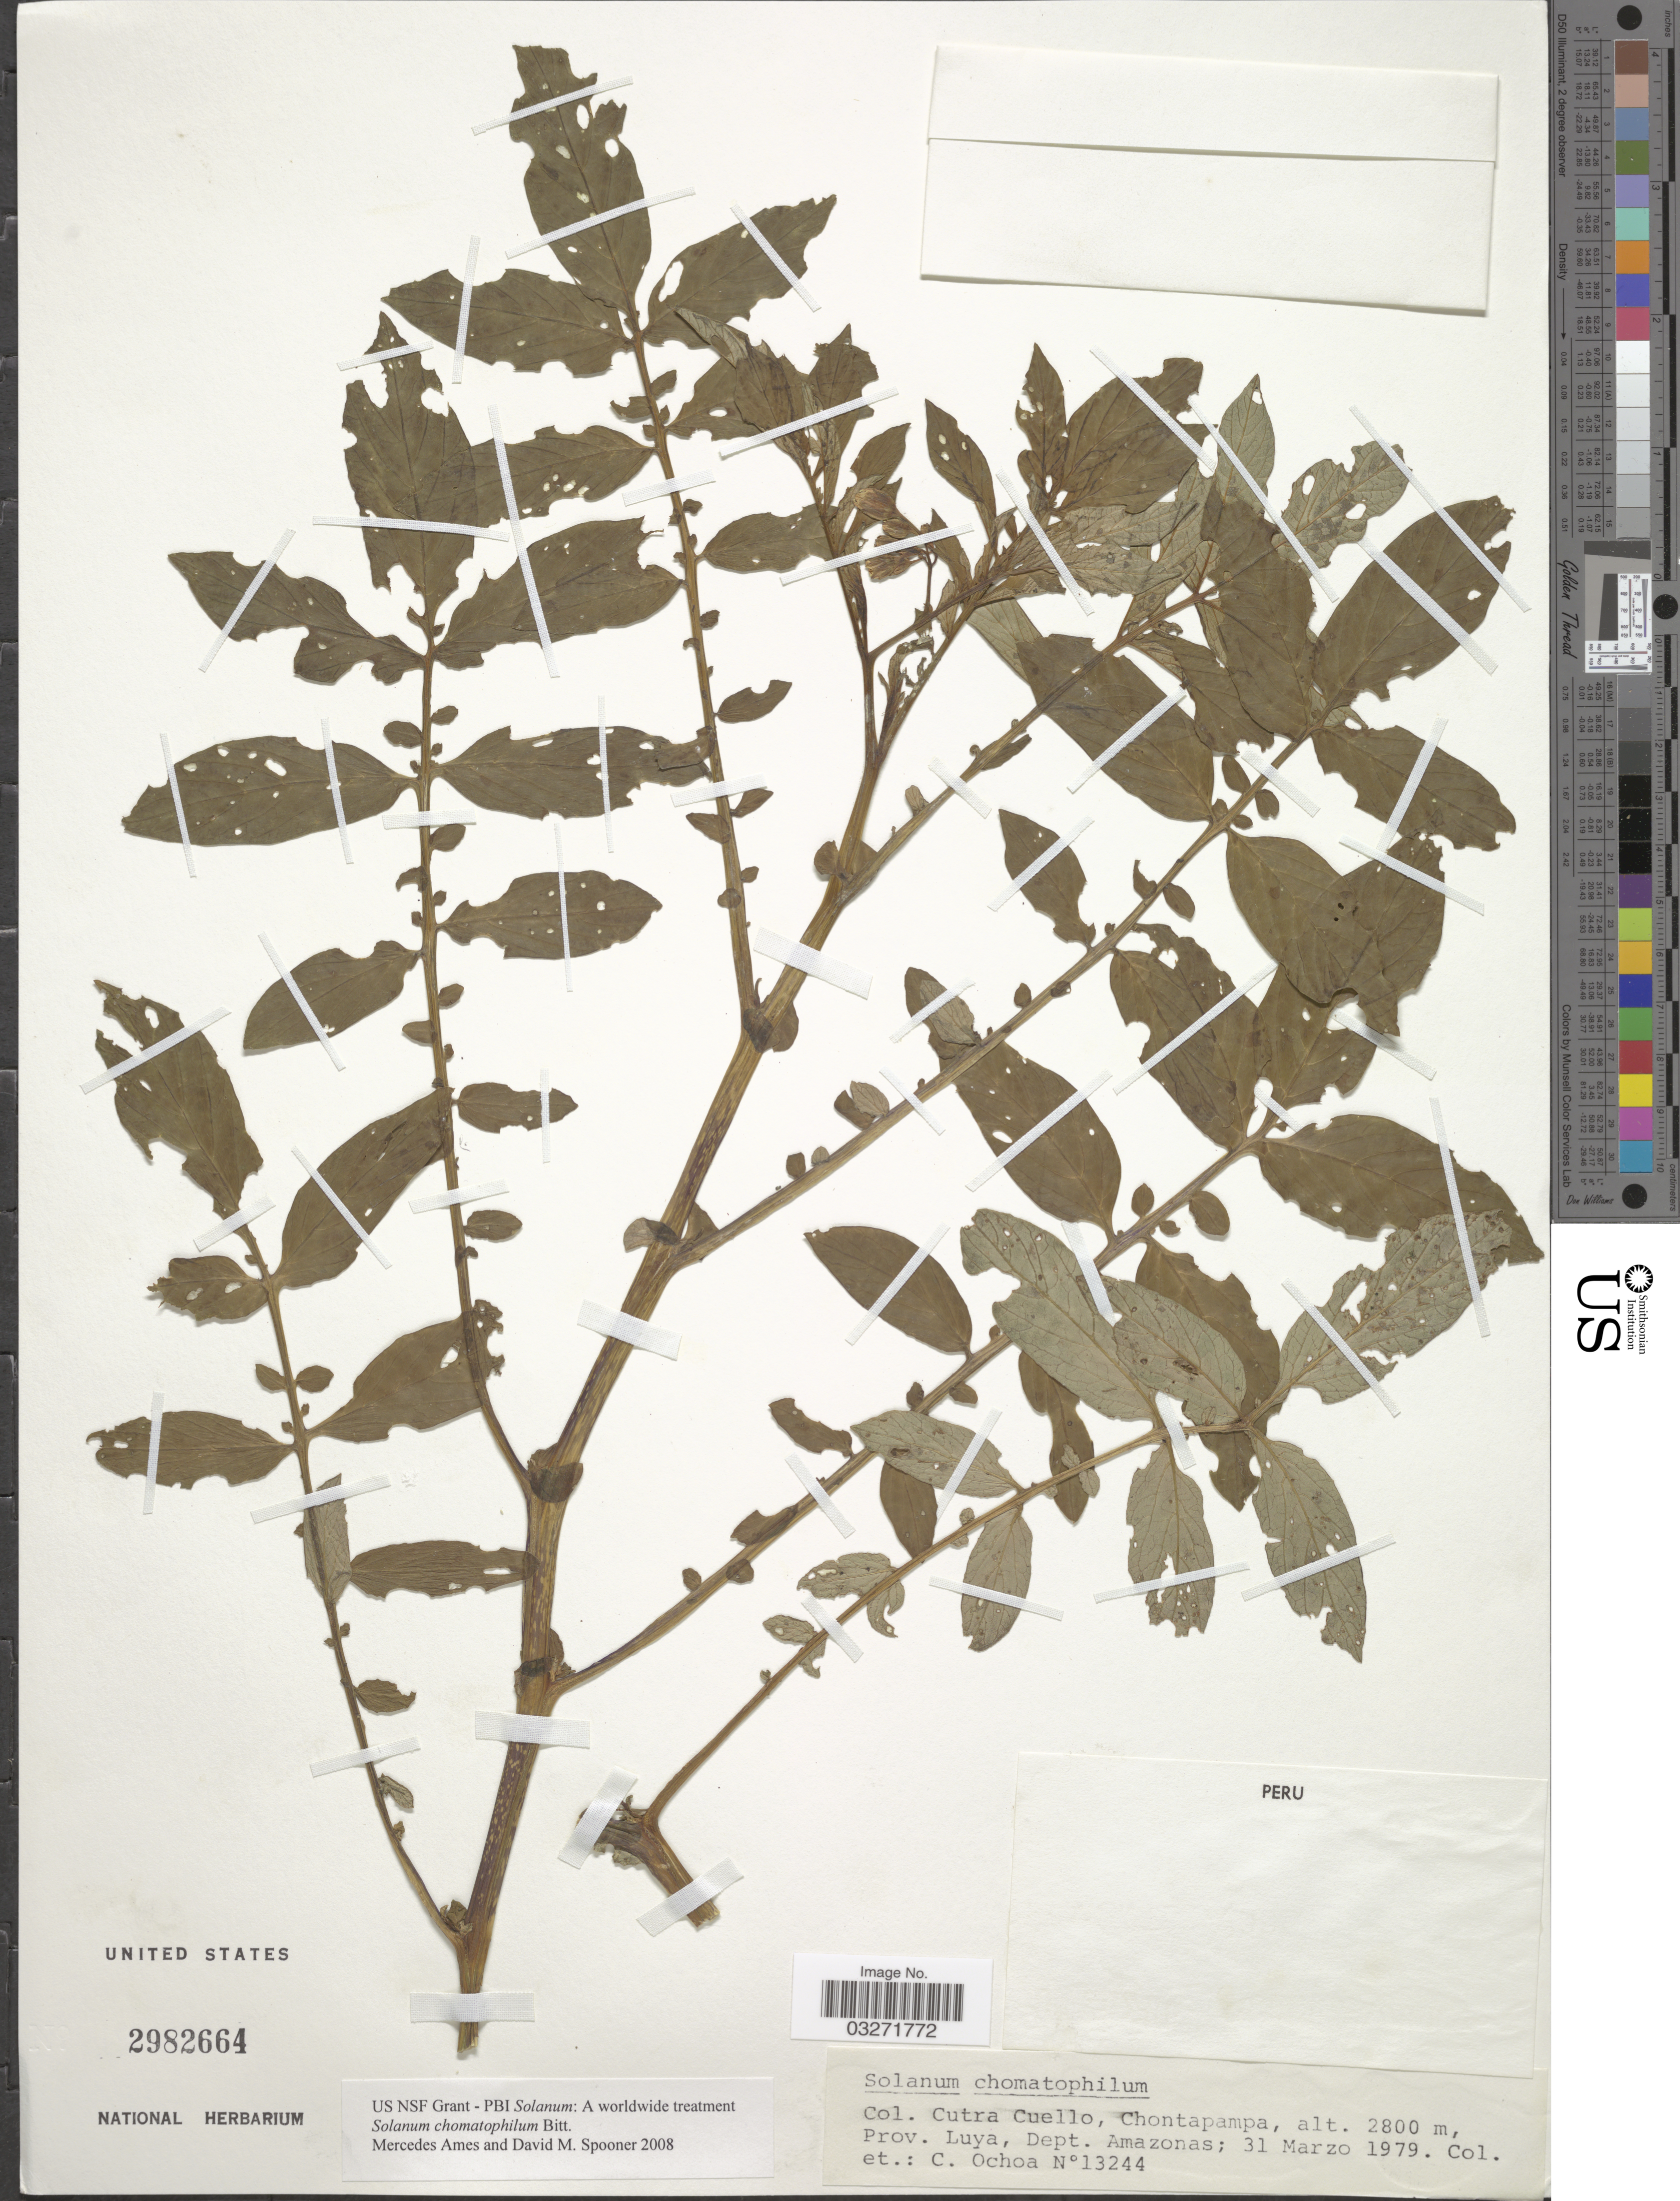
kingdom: Plantae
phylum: Tracheophyta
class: Magnoliopsida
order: Solanales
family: Solanaceae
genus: Solanum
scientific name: Solanum chomatophilum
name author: Bitter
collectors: C. Ochoa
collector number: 13244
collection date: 1979-03-31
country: Peru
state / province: Amazonas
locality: Cutra Cuello, Chontapampa, Prov. Luya, Dept. Amazonas.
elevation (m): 2800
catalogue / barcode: US 2982664